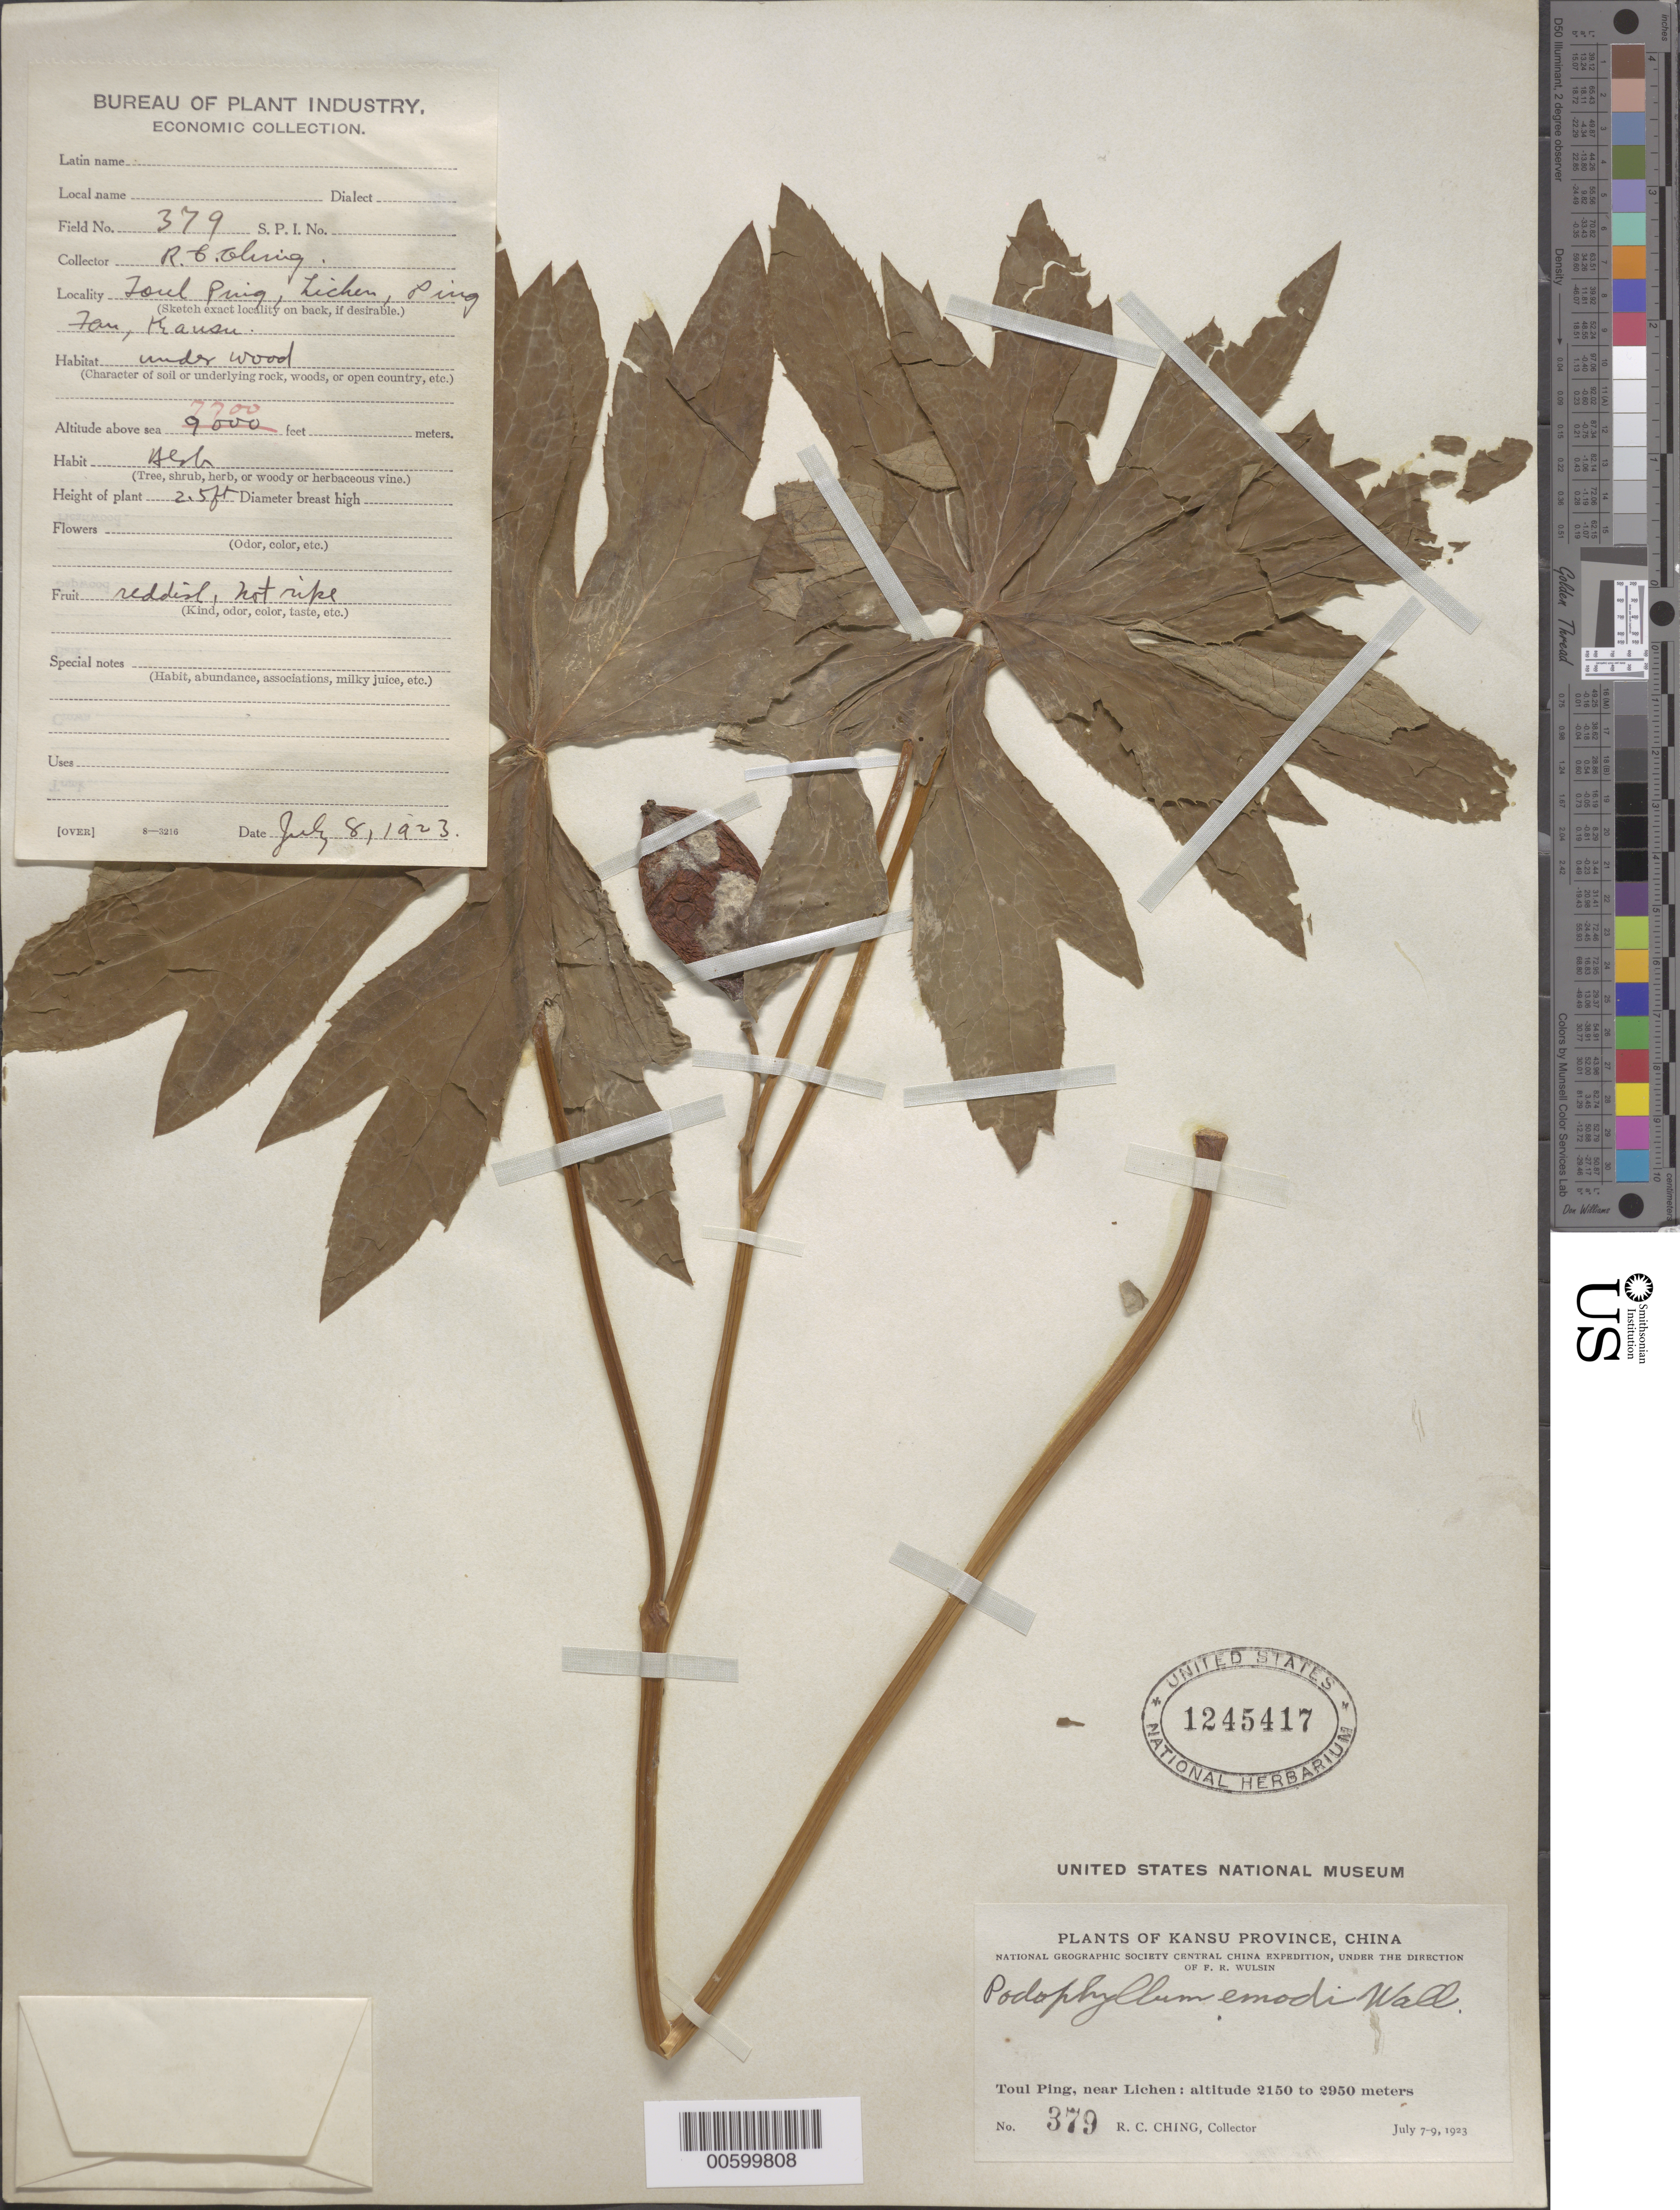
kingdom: Plantae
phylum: Tracheophyta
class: Magnoliopsida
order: Ranunculales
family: Berberidaceae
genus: Sinopodophyllum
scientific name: Sinopodophyllum hexandrum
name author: (Royle) T.S.Ying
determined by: Strong, Mark T., (BOT), Smithsonian Institution - National Museum of Natural History (UNITED STATES)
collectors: R. C. Ching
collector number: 379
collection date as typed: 07 Jul 1923 to 09 Jul 1923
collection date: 1923-07-07/1923-07-09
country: China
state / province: Gansu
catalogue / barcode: US 1245417